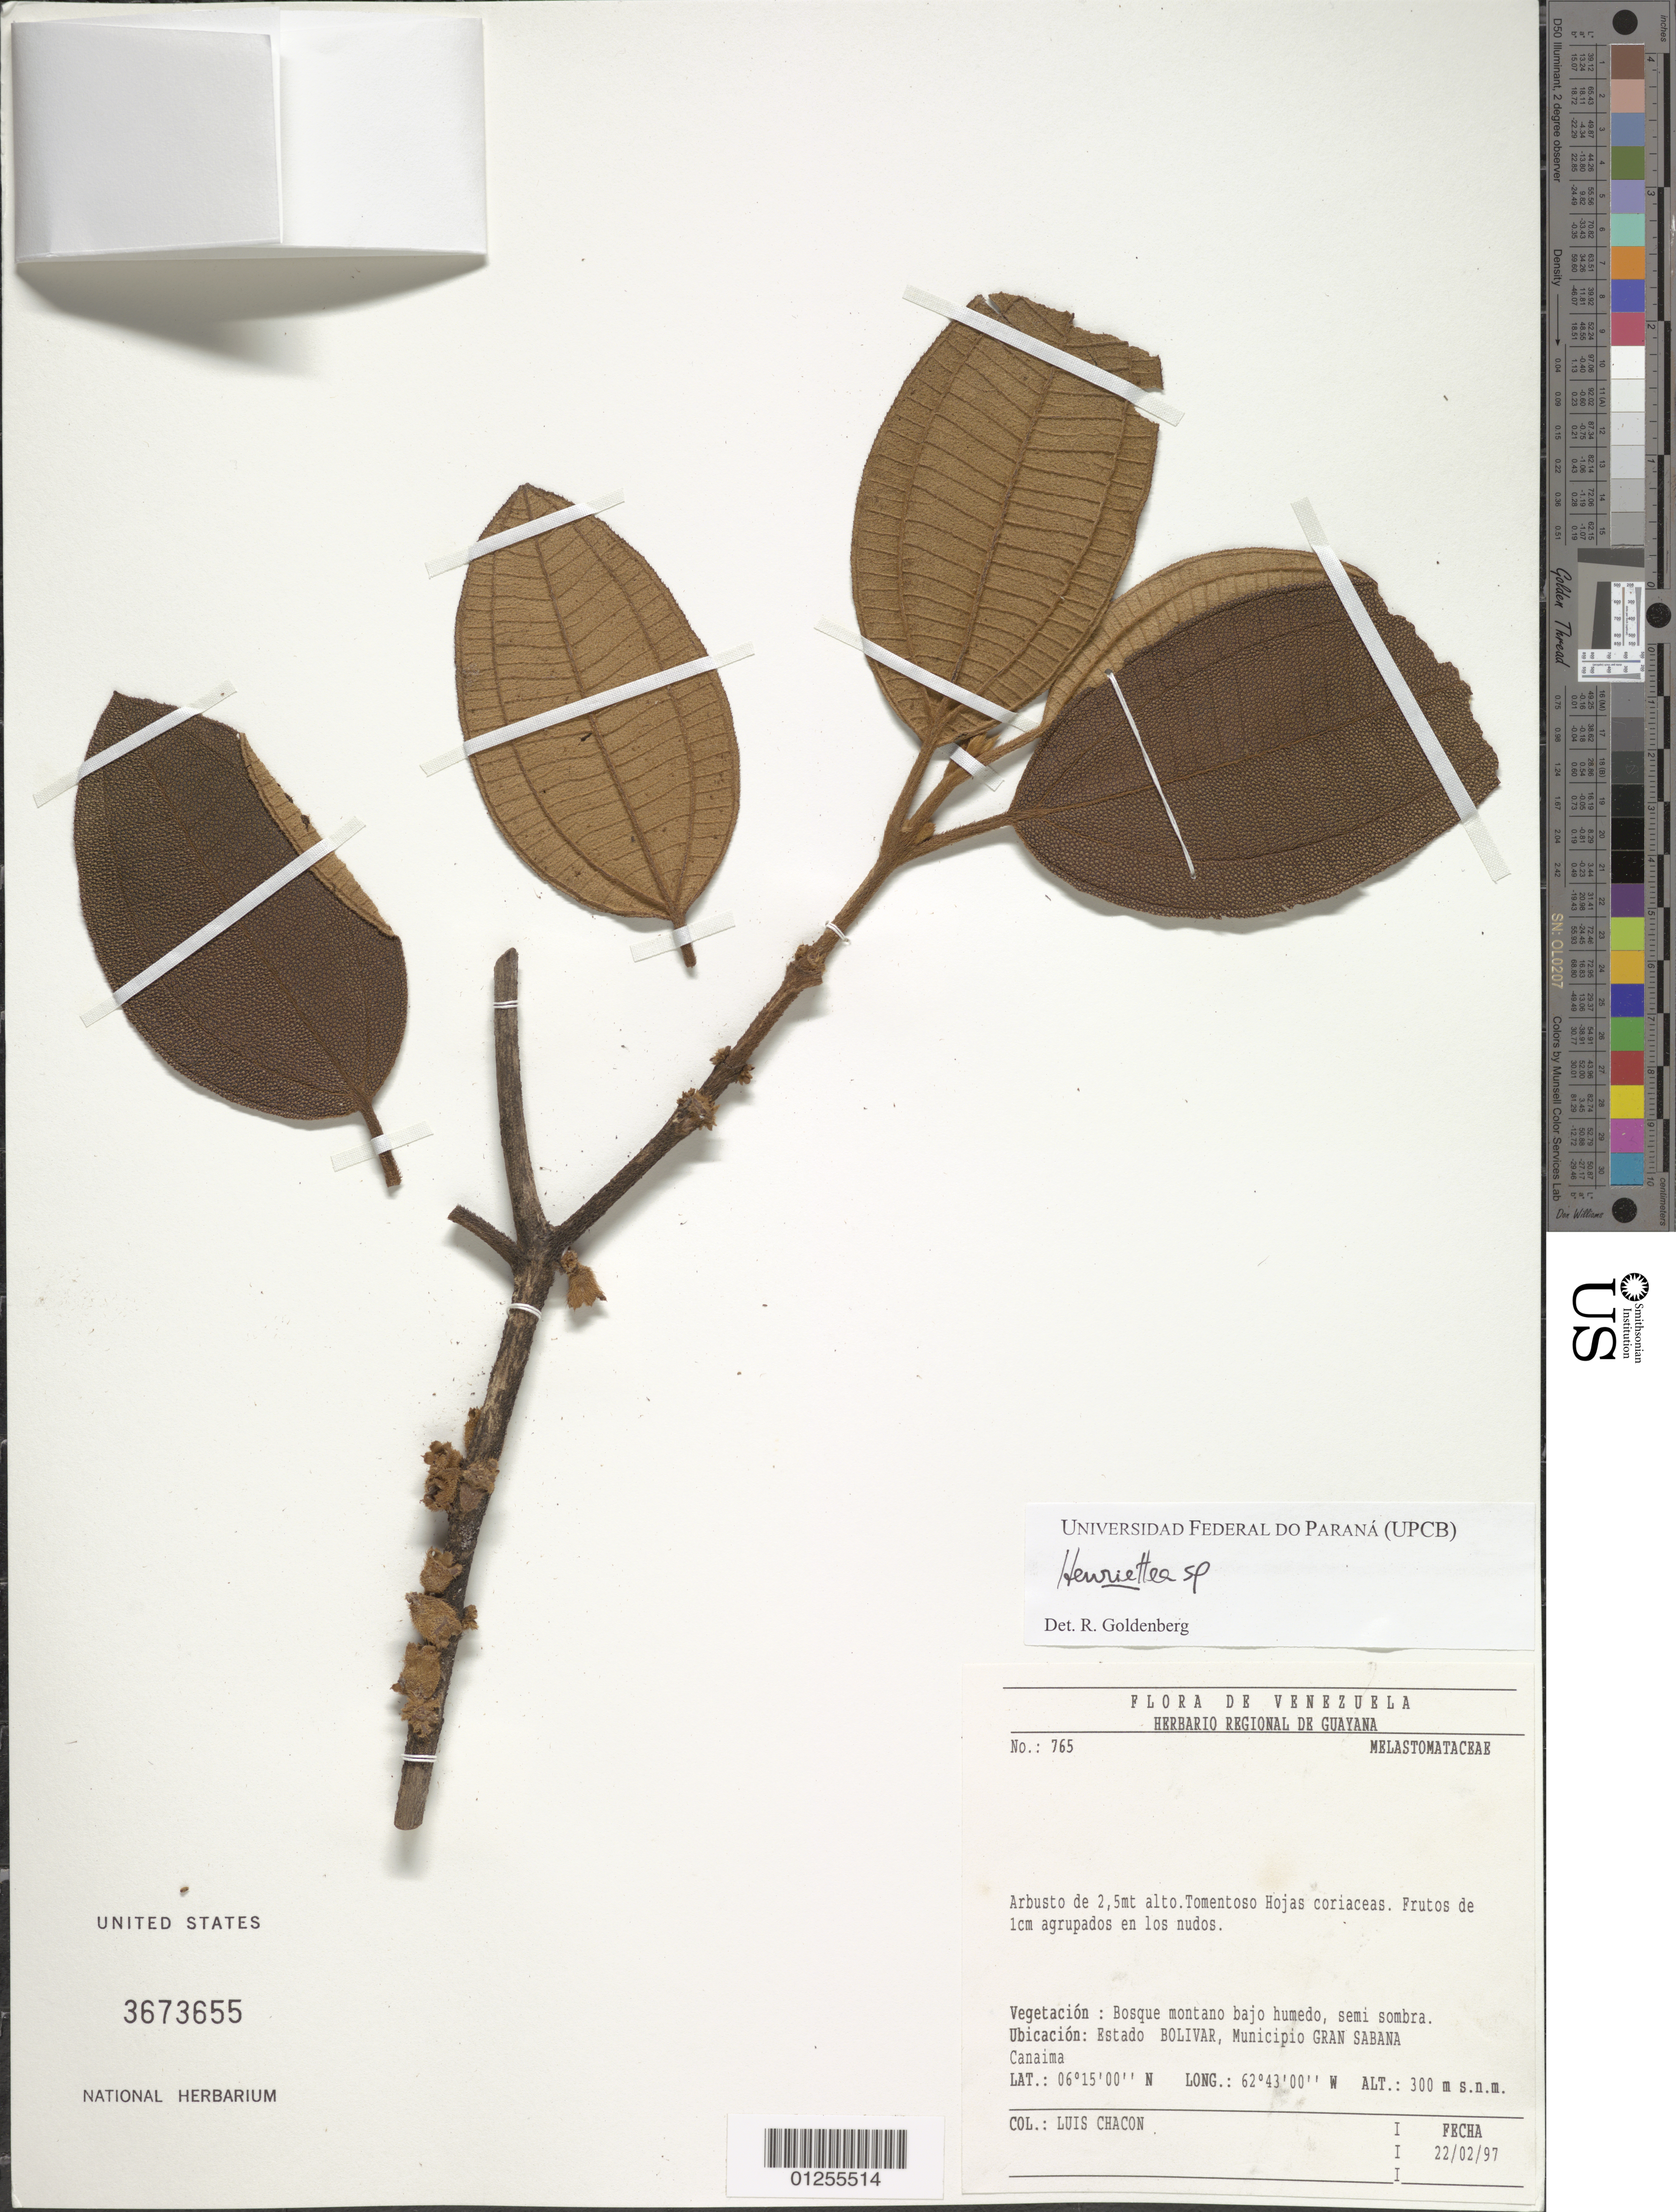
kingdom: Plantae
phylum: Tracheophyta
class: Magnoliopsida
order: Myrtales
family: Melastomataceae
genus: Henriettea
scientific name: Henriettea sp.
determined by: Goldenberg, R.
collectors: L. Chacon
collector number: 765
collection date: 1997-02-22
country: Venezuela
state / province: Bolívar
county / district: Gran Sabana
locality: Canaima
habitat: Bosque montano bajo humedo semi sombra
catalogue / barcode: US 3673655